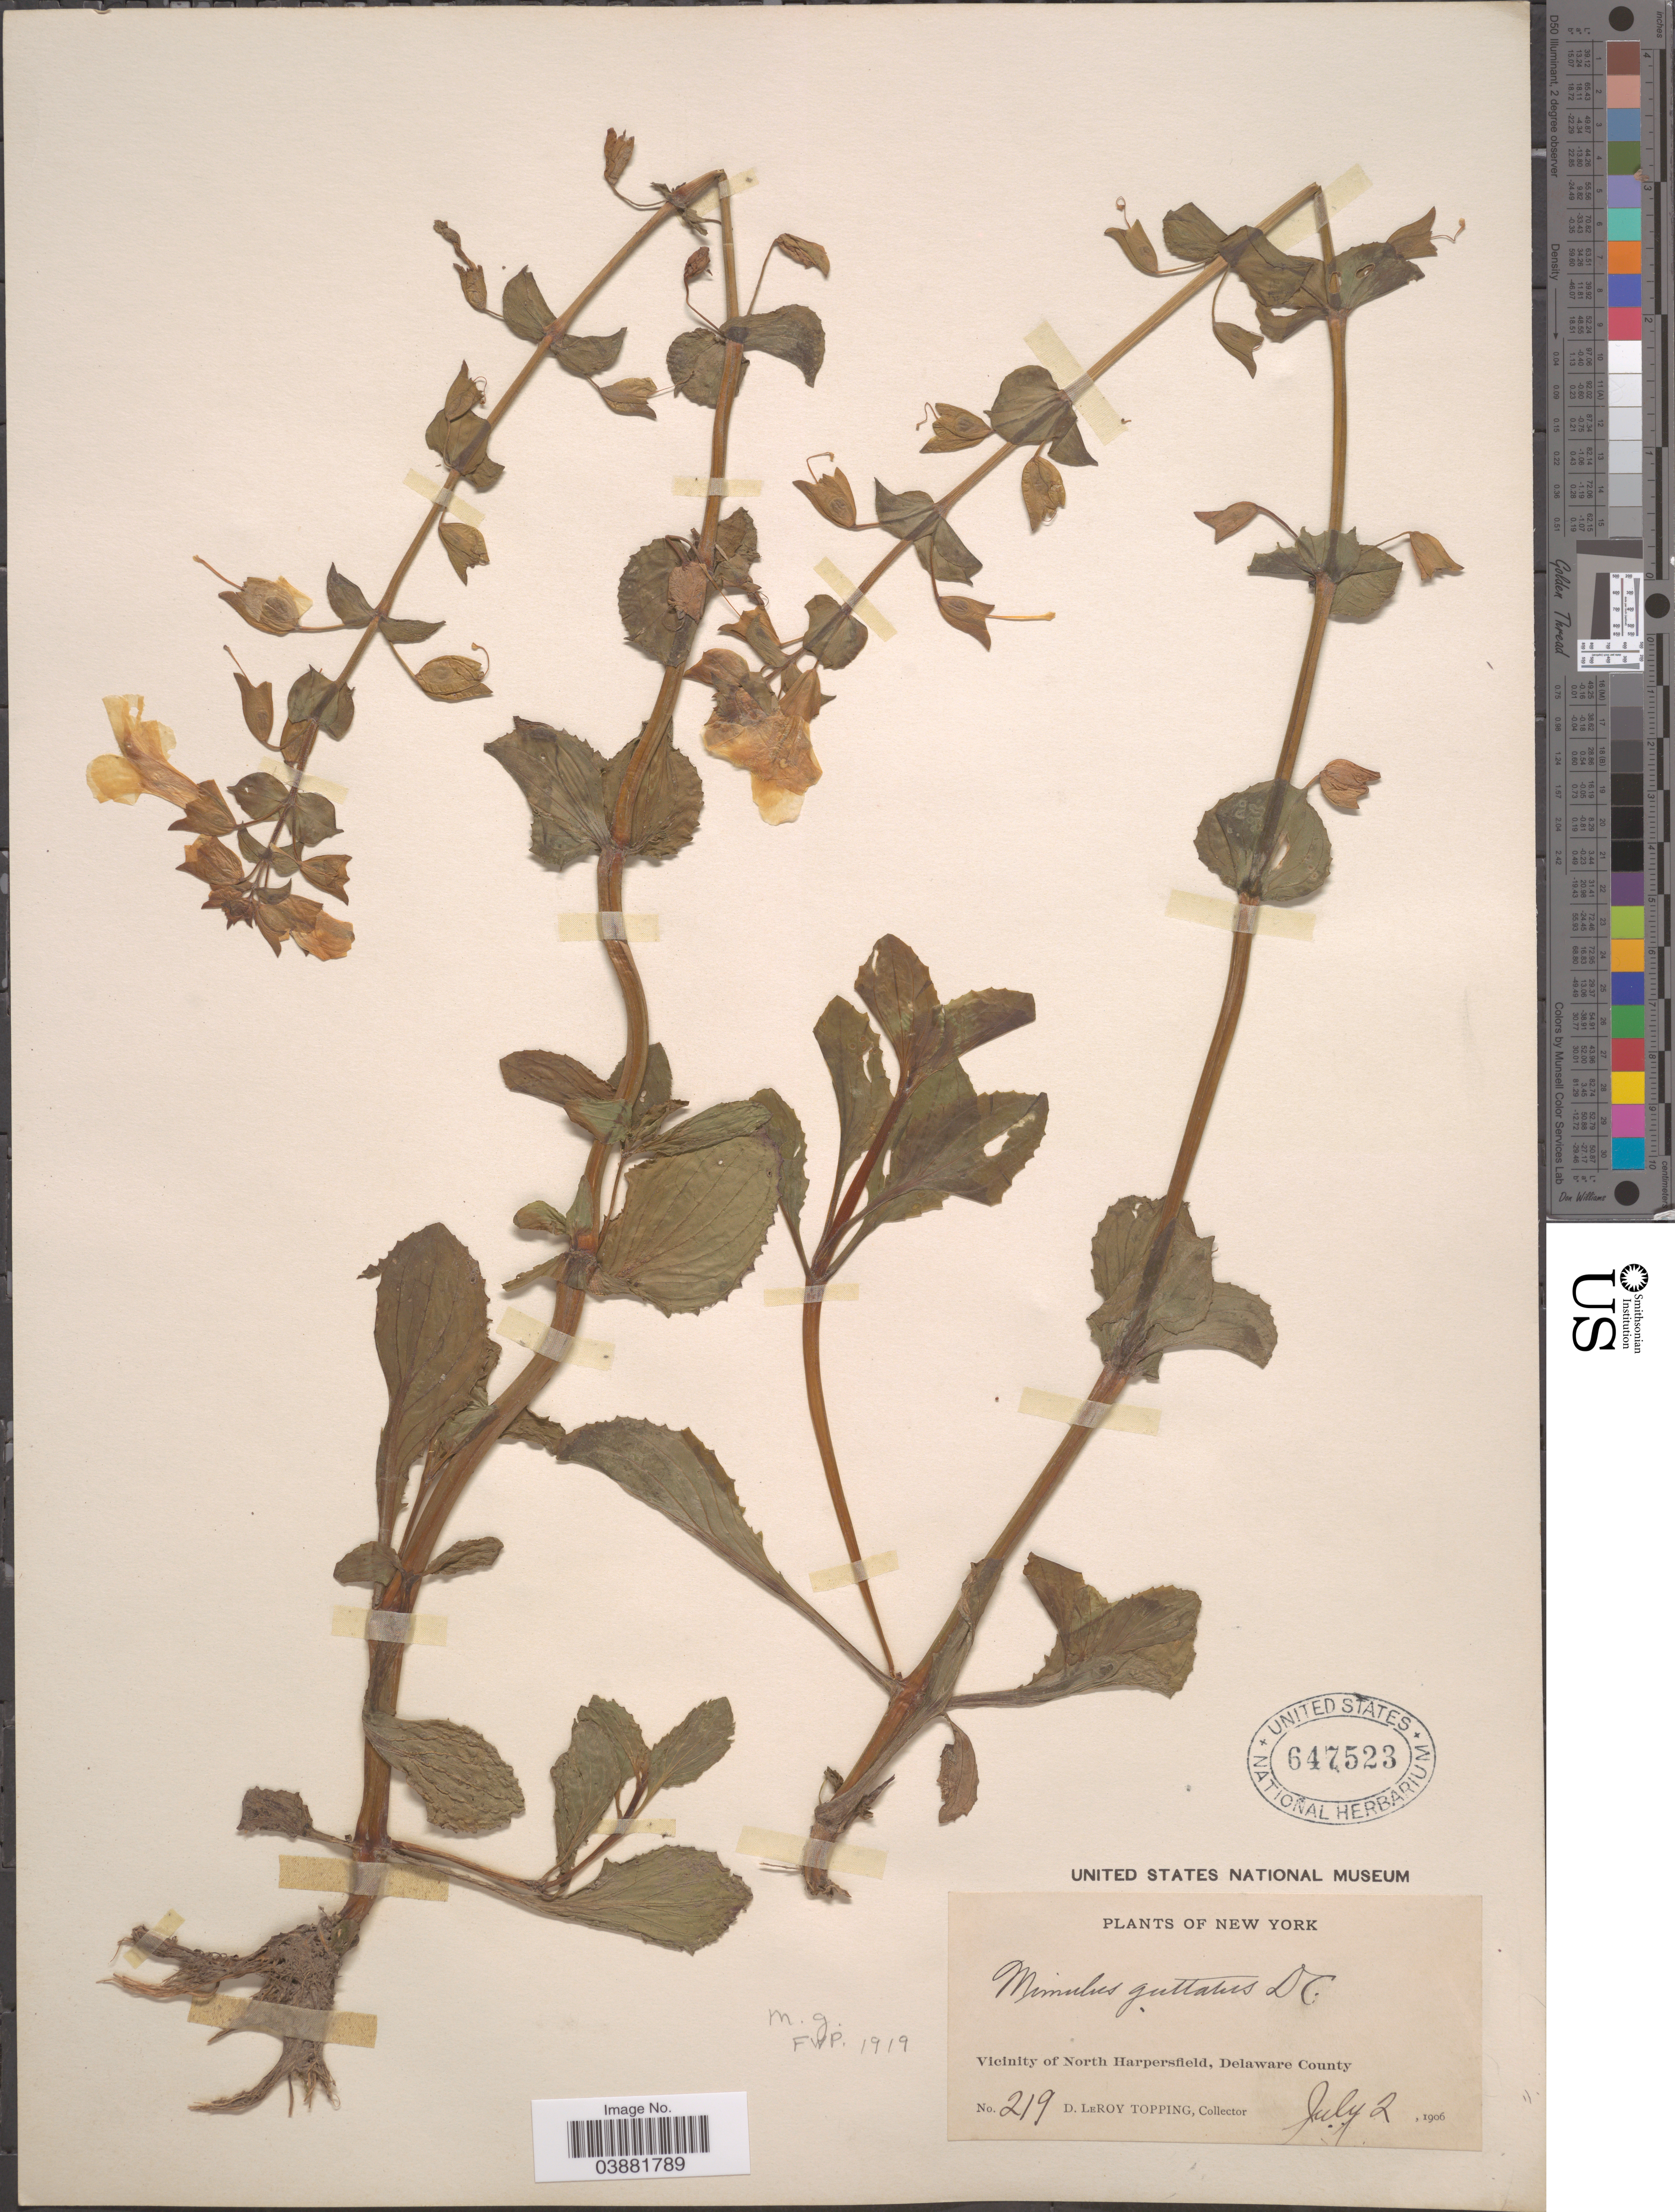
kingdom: Plantae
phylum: Tracheophyta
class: Magnoliopsida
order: Lamiales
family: Phrymaceae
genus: Mimulus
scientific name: Mimulus guttatus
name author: DC.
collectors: D. L. Topping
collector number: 219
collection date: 1906-07-02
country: United States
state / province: New York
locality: Vicinity of North Harpersfield, Delaware County.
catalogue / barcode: US 647523